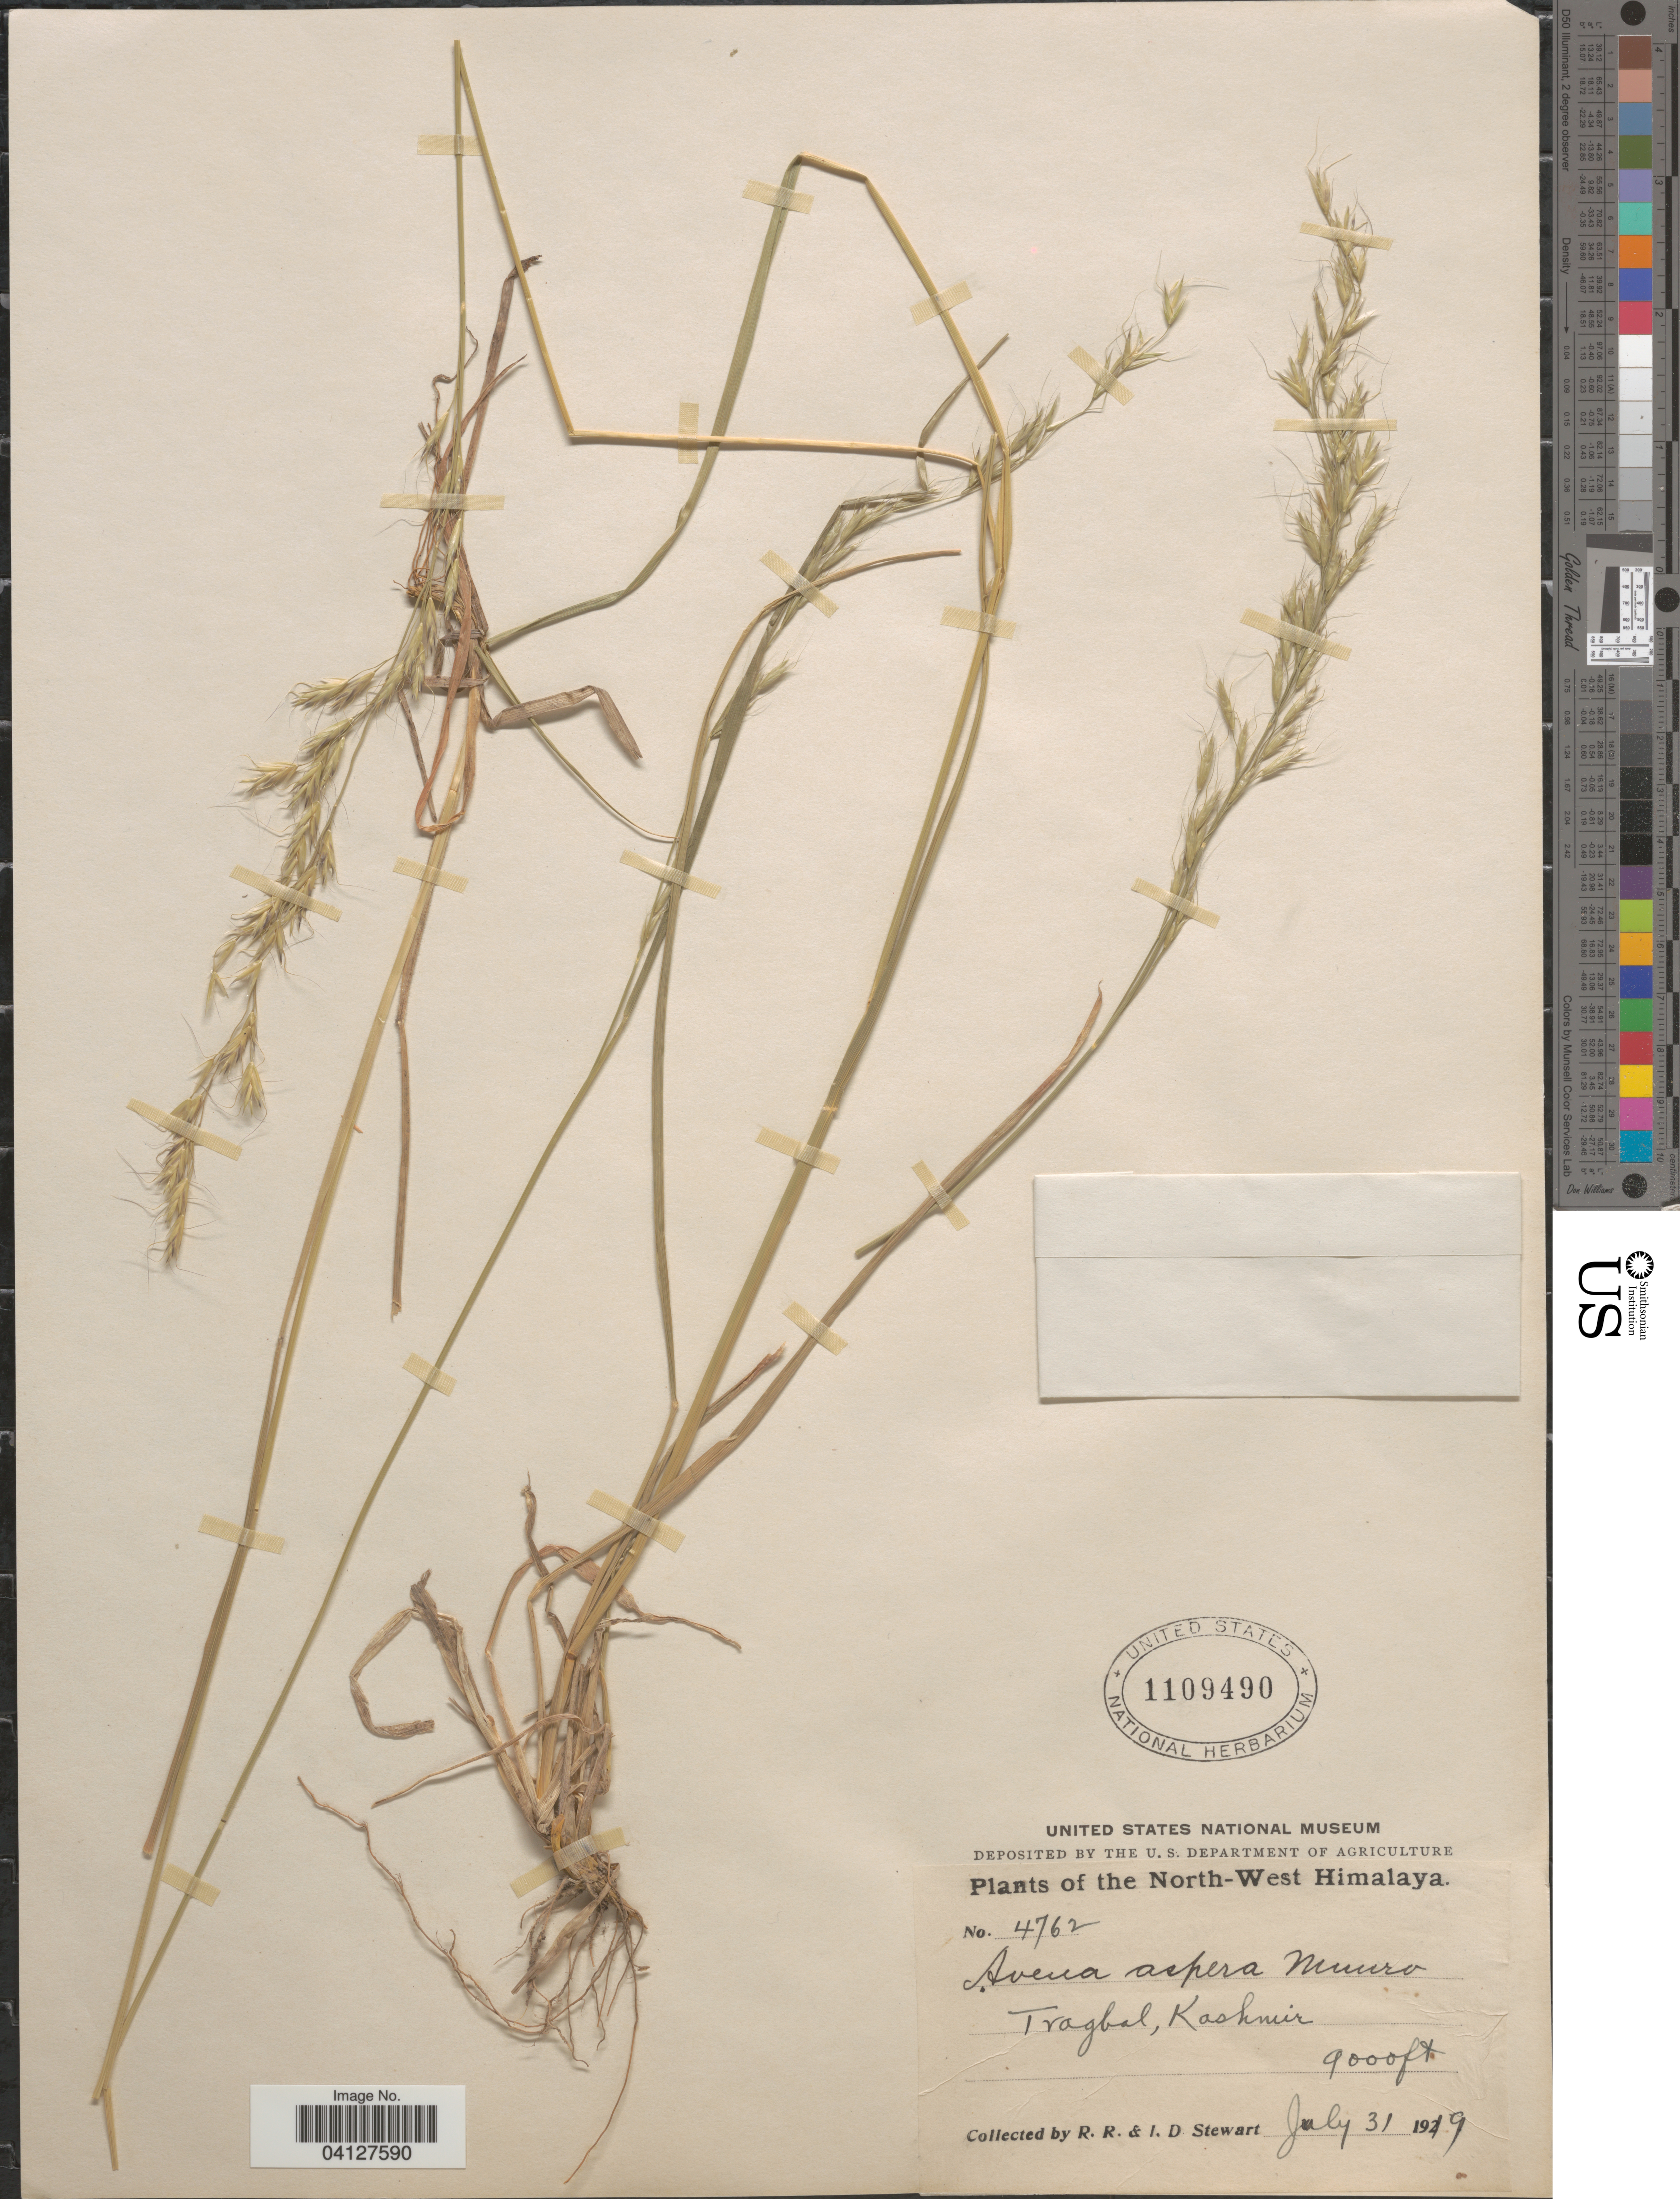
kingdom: Plantae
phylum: Tracheophyta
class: Liliopsida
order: Poales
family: Poaceae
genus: Avena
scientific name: Avena aspera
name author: Munro ex Thwaites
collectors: R. Stewart & I. Stewart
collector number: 4762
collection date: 1919-07-31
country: India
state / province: Jammu and Kashmir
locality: North-West Himalaya. Tragbal, Kashmir.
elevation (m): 2743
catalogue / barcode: US 1109490